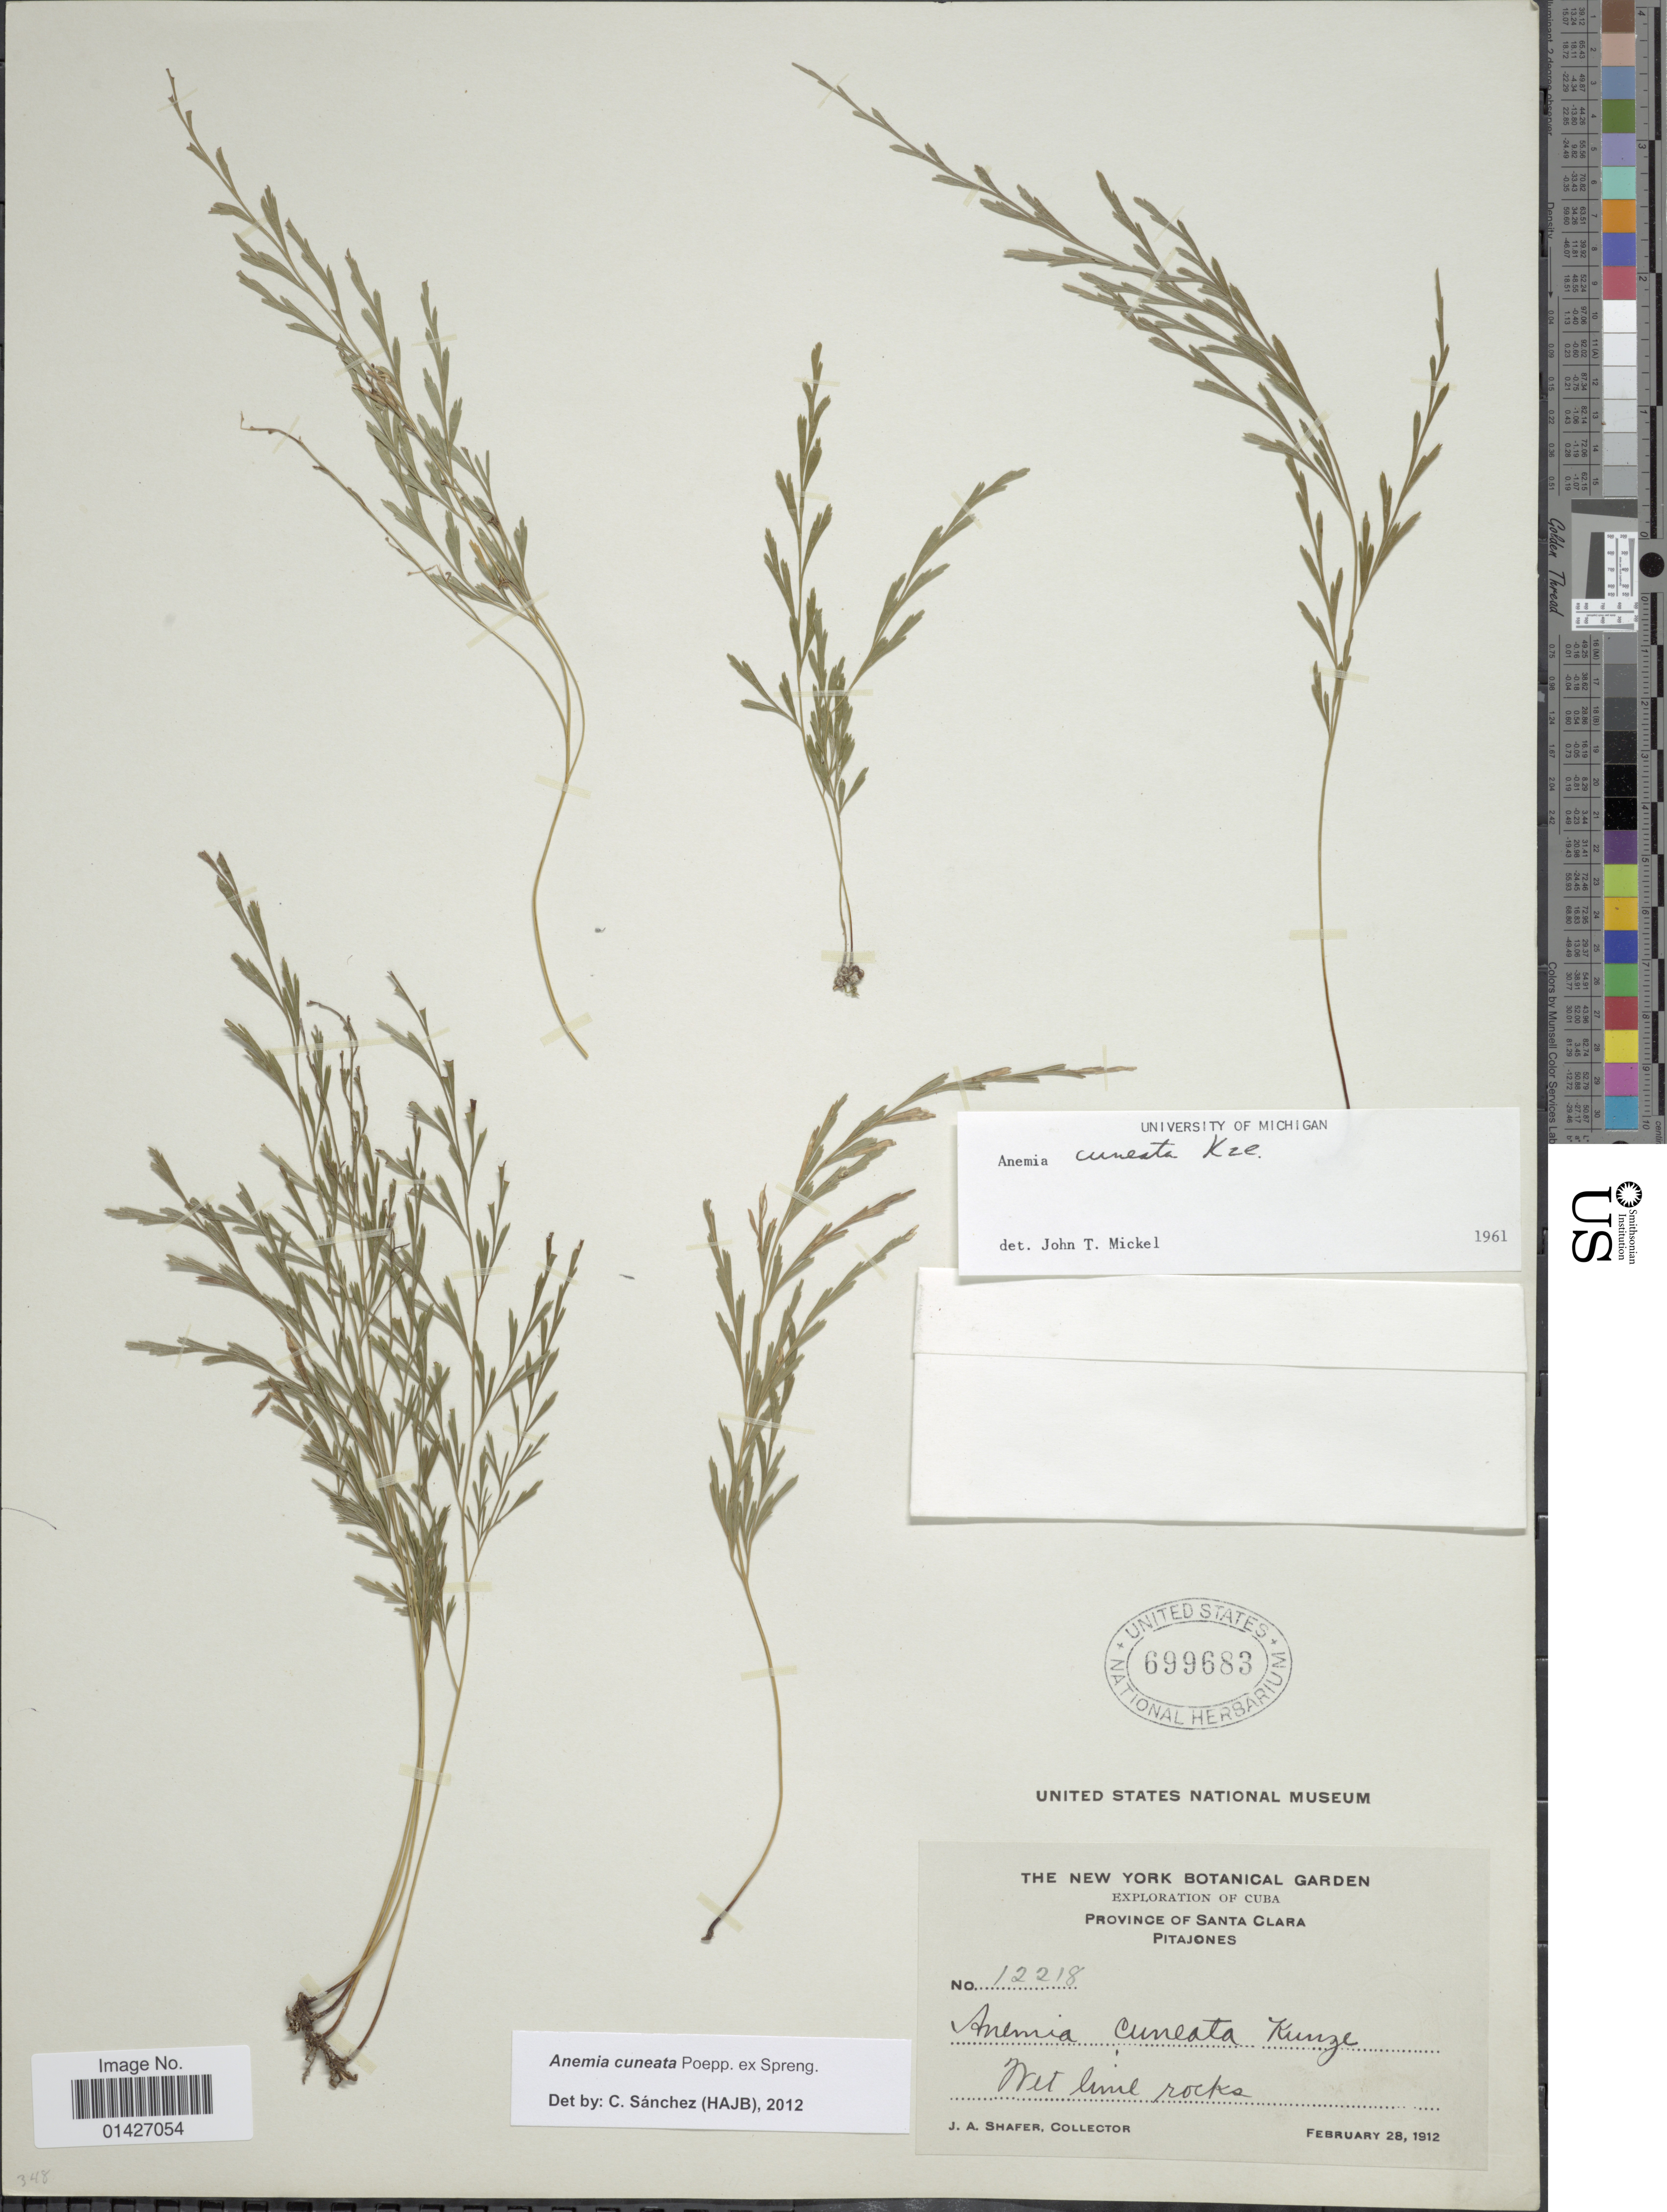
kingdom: Plantae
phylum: Tracheophyta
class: Polypodiopsida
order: Schizaeales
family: Anemiaceae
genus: Anemia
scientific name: Anemia cuneata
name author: Poepp. ex Spreng.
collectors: J. A. Shafer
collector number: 12218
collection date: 1912-02-28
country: Cuba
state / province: Las Villas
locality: Province of Santa Clara, Pitajones. Wet lime rocks.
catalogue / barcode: US 699683